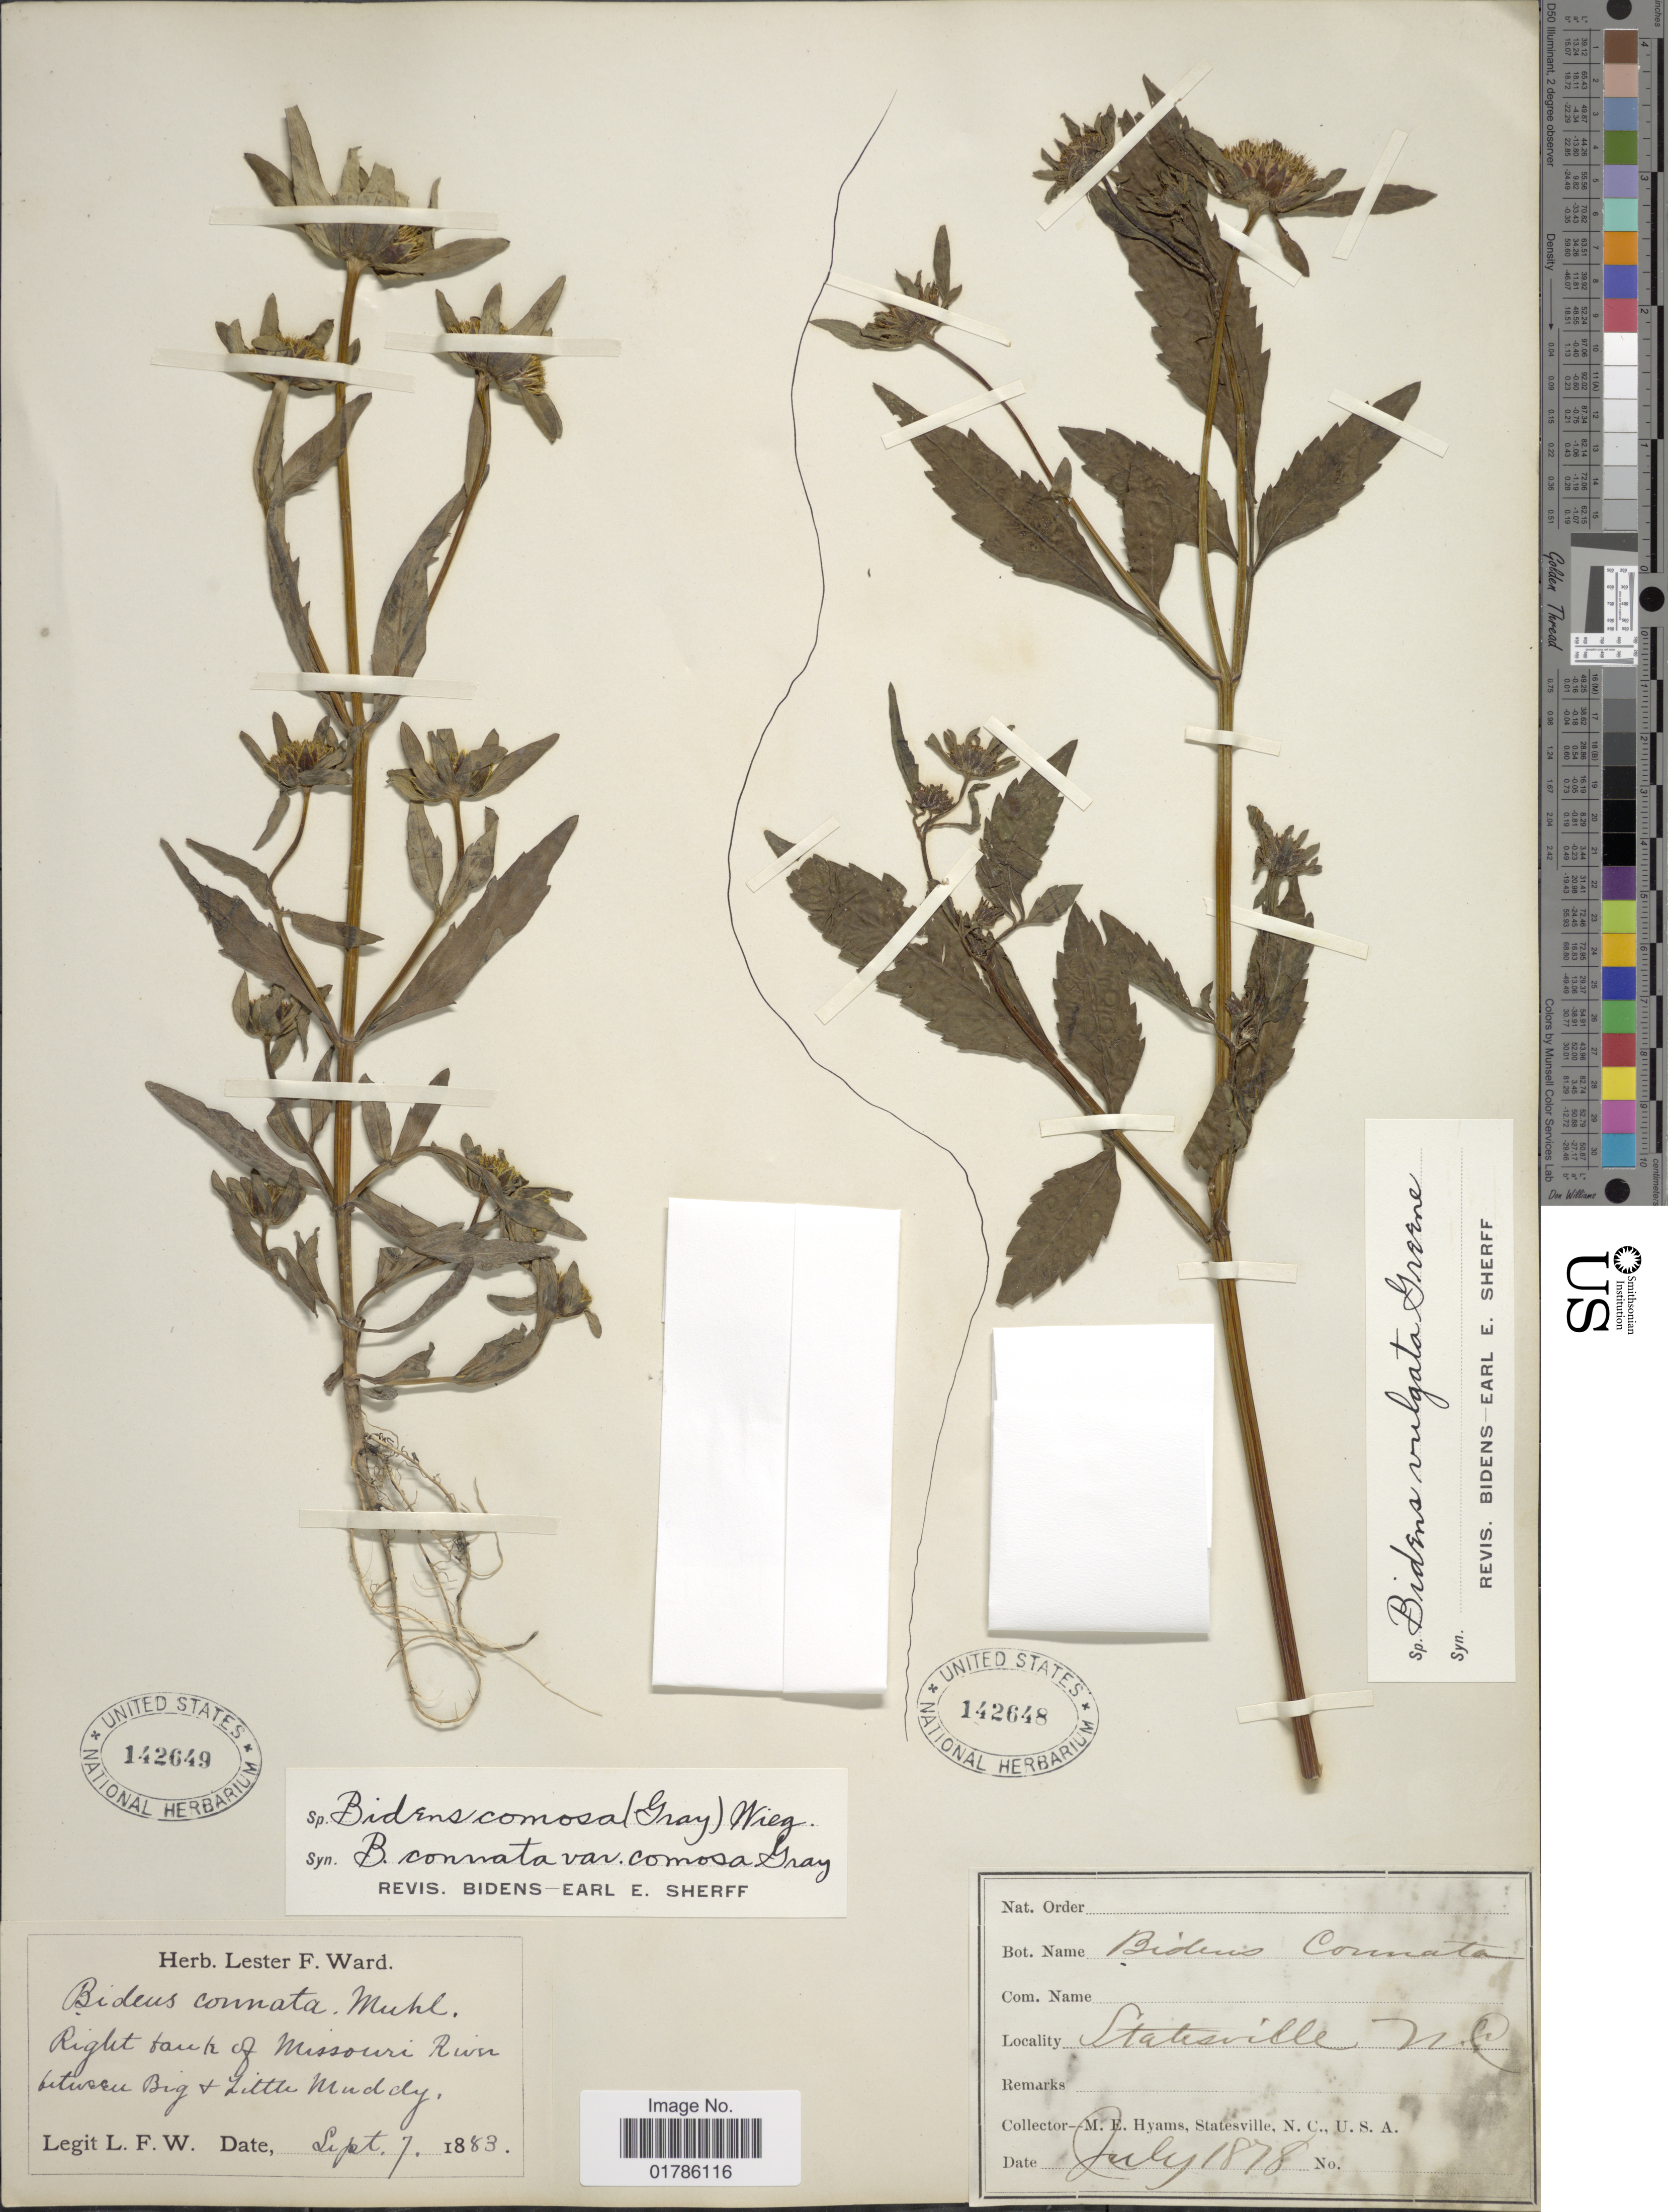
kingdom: Plantae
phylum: Tracheophyta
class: Magnoliopsida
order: Asterales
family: Asteraceae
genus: Bidens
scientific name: Bidens comosa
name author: (A. Gray) Wiegand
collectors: M. E. Hyams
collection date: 1878-07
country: United States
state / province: North Carolina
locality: Statesville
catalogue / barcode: US 142648-2